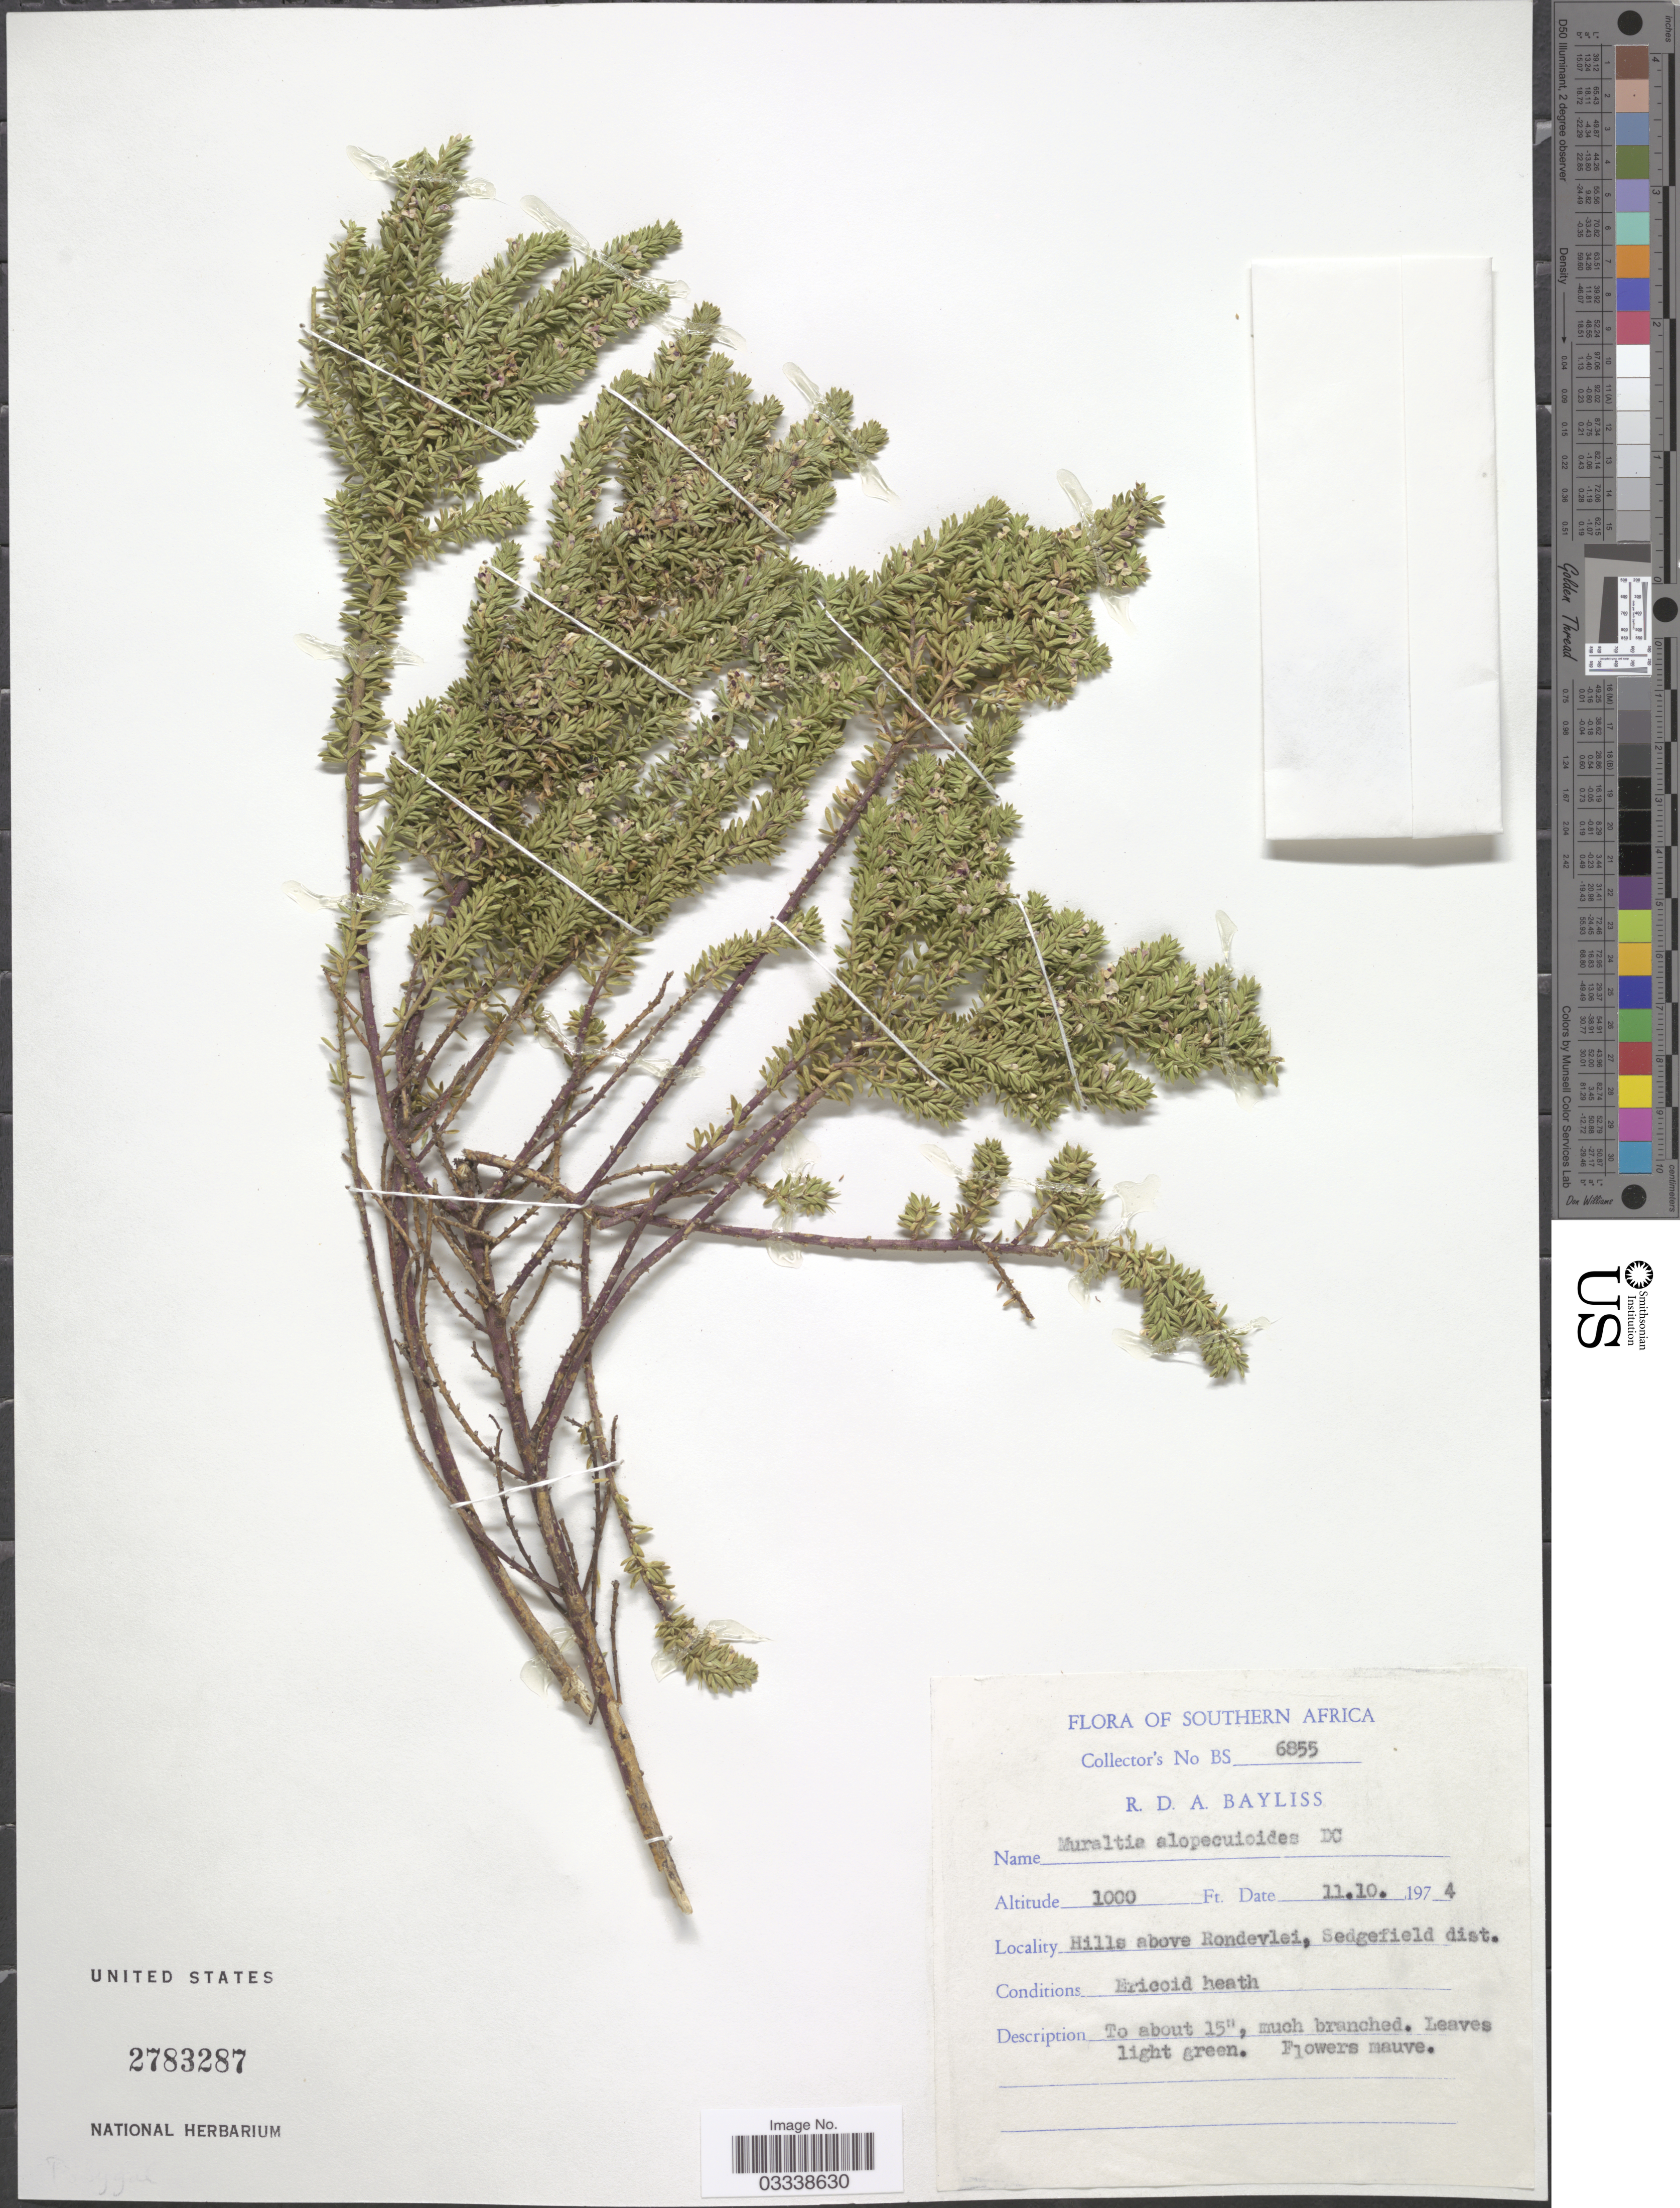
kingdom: Plantae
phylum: Tracheophyta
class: Magnoliopsida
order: Fabales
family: Polygalaceae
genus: Muraltia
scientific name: Muraltia alopecuroides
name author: (L.) DC.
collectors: R. Bayliss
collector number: BS6855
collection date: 1974-10-11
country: South Africa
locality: Southern Africa, Hills above Rondevlei, Sedgefield dist.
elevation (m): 305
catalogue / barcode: US 2783287